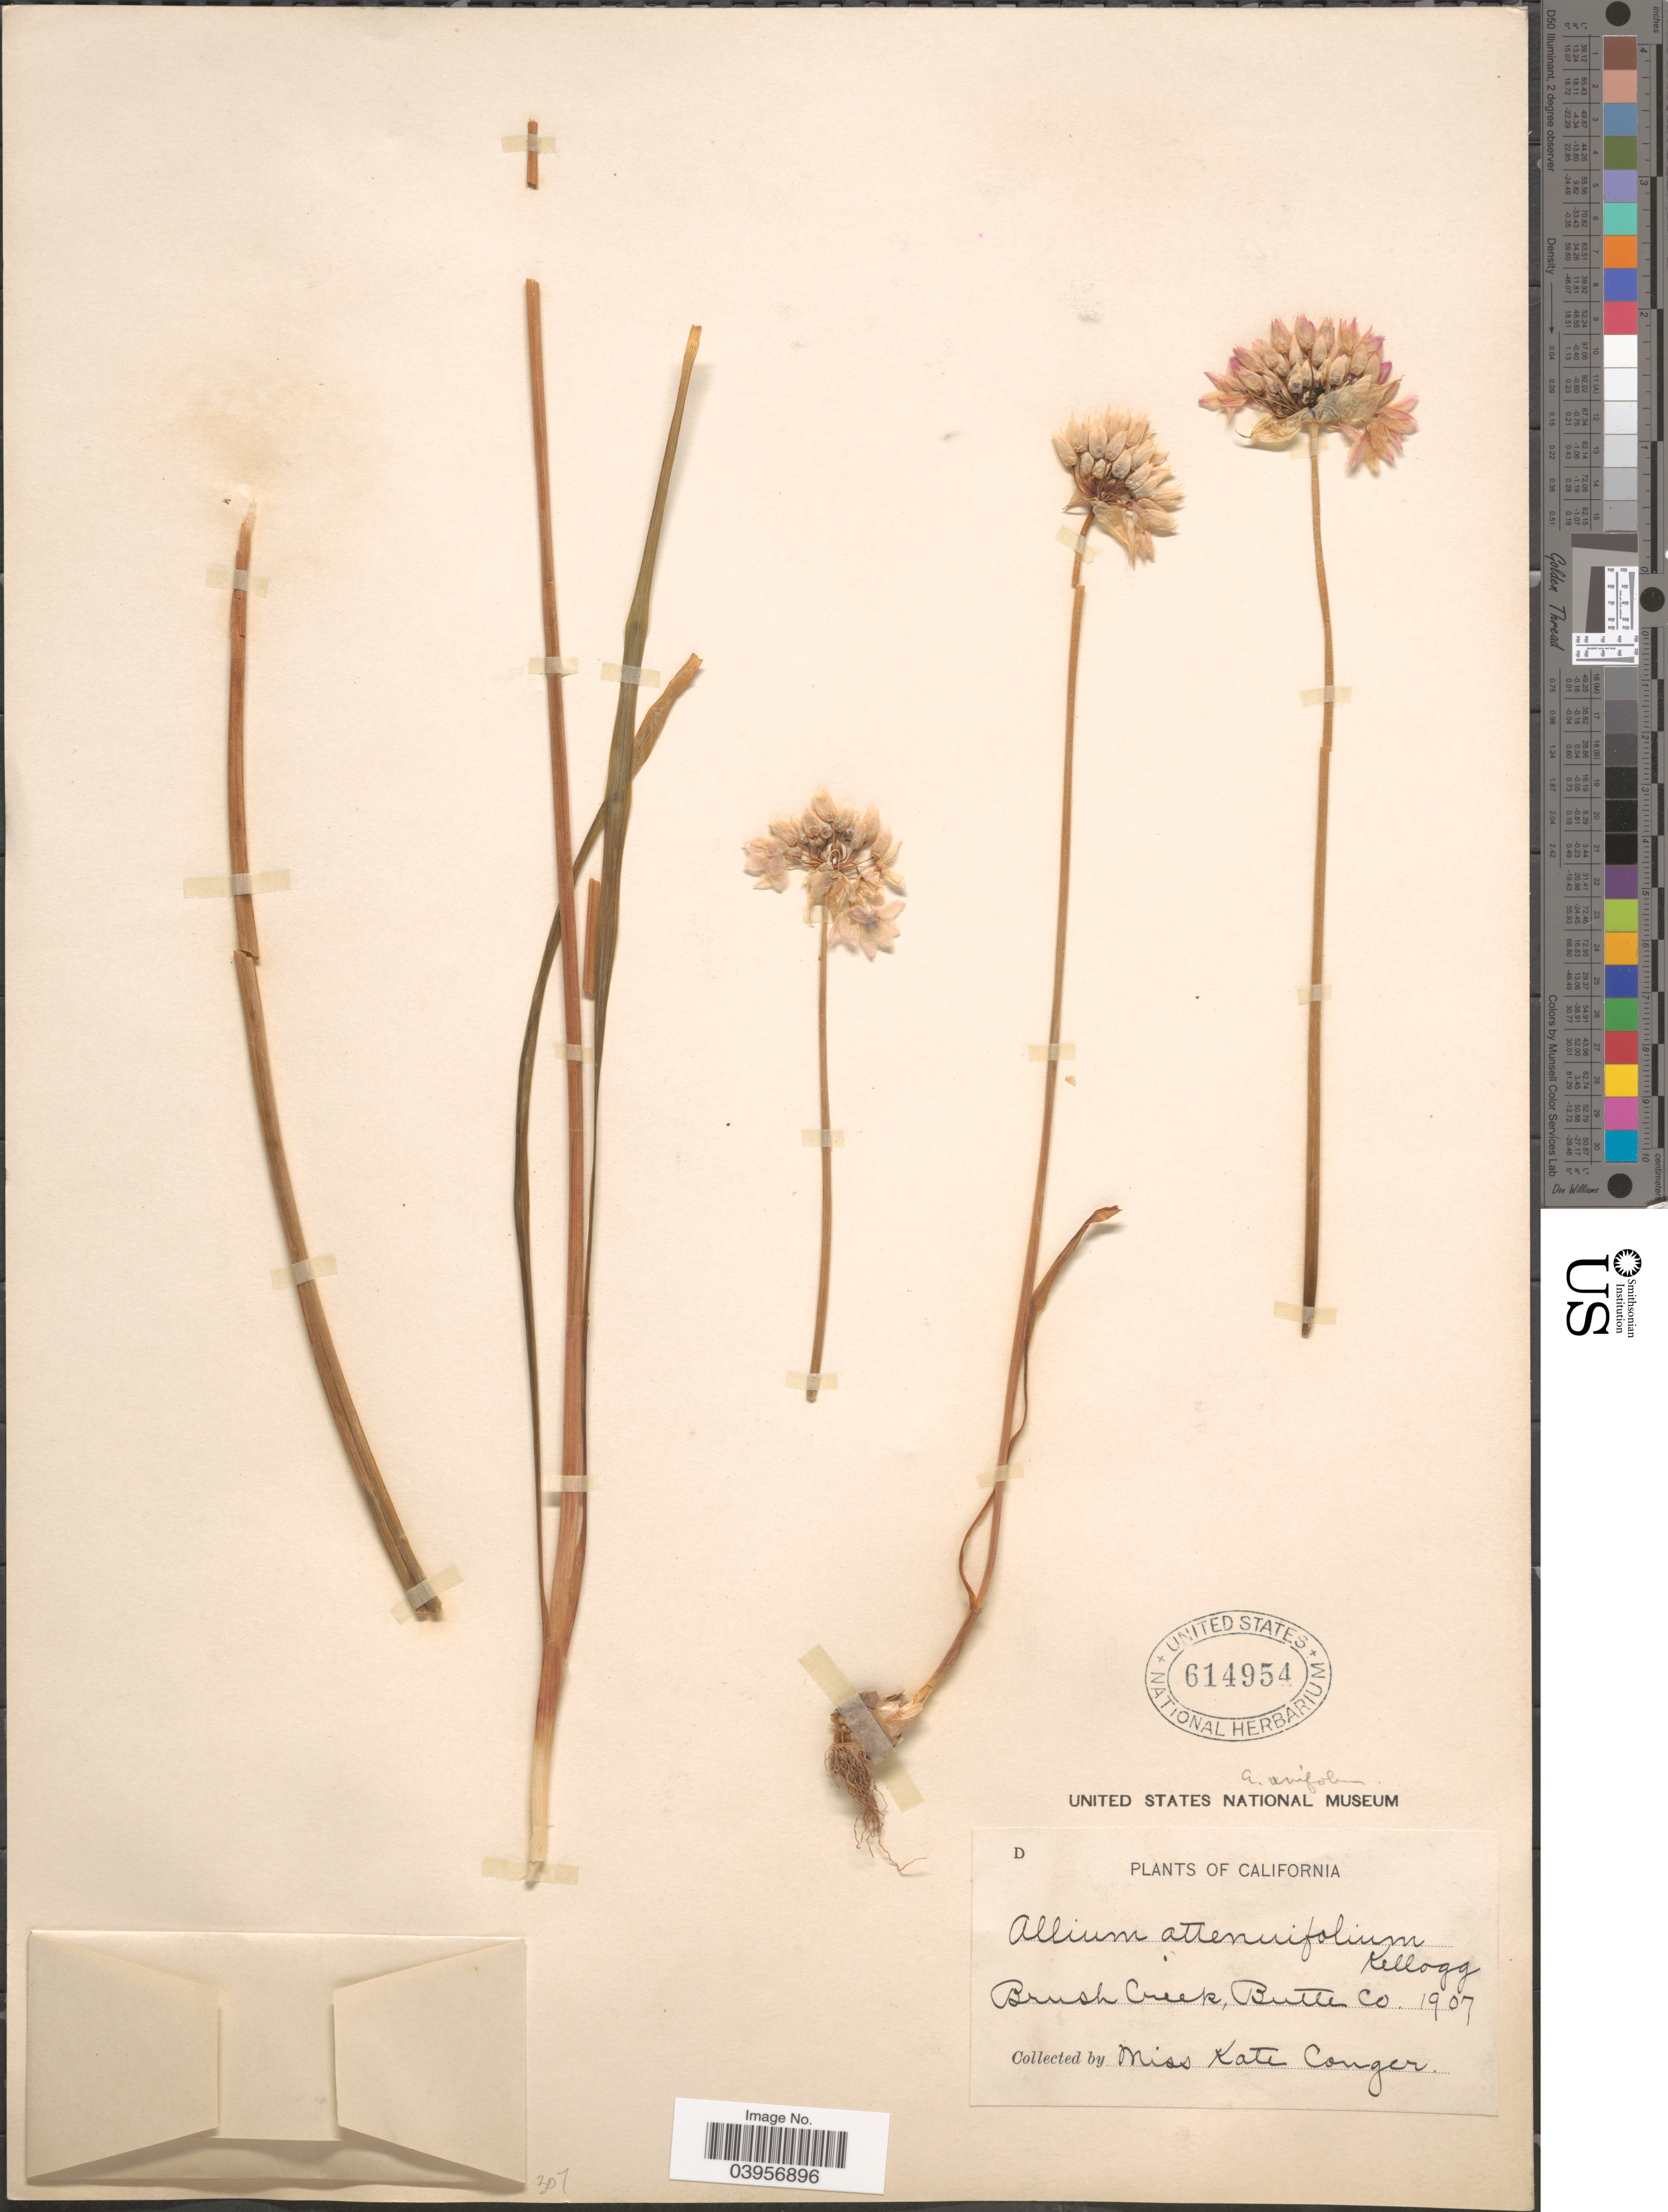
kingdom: Plantae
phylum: Tracheophyta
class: Liliopsida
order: Asparagales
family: Amaryllidaceae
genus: Allium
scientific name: Allium unifolium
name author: Kellogg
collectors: K. Conger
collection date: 1907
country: United States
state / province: California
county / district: Butte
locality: Brush Creek, Butte Co.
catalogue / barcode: US 614954